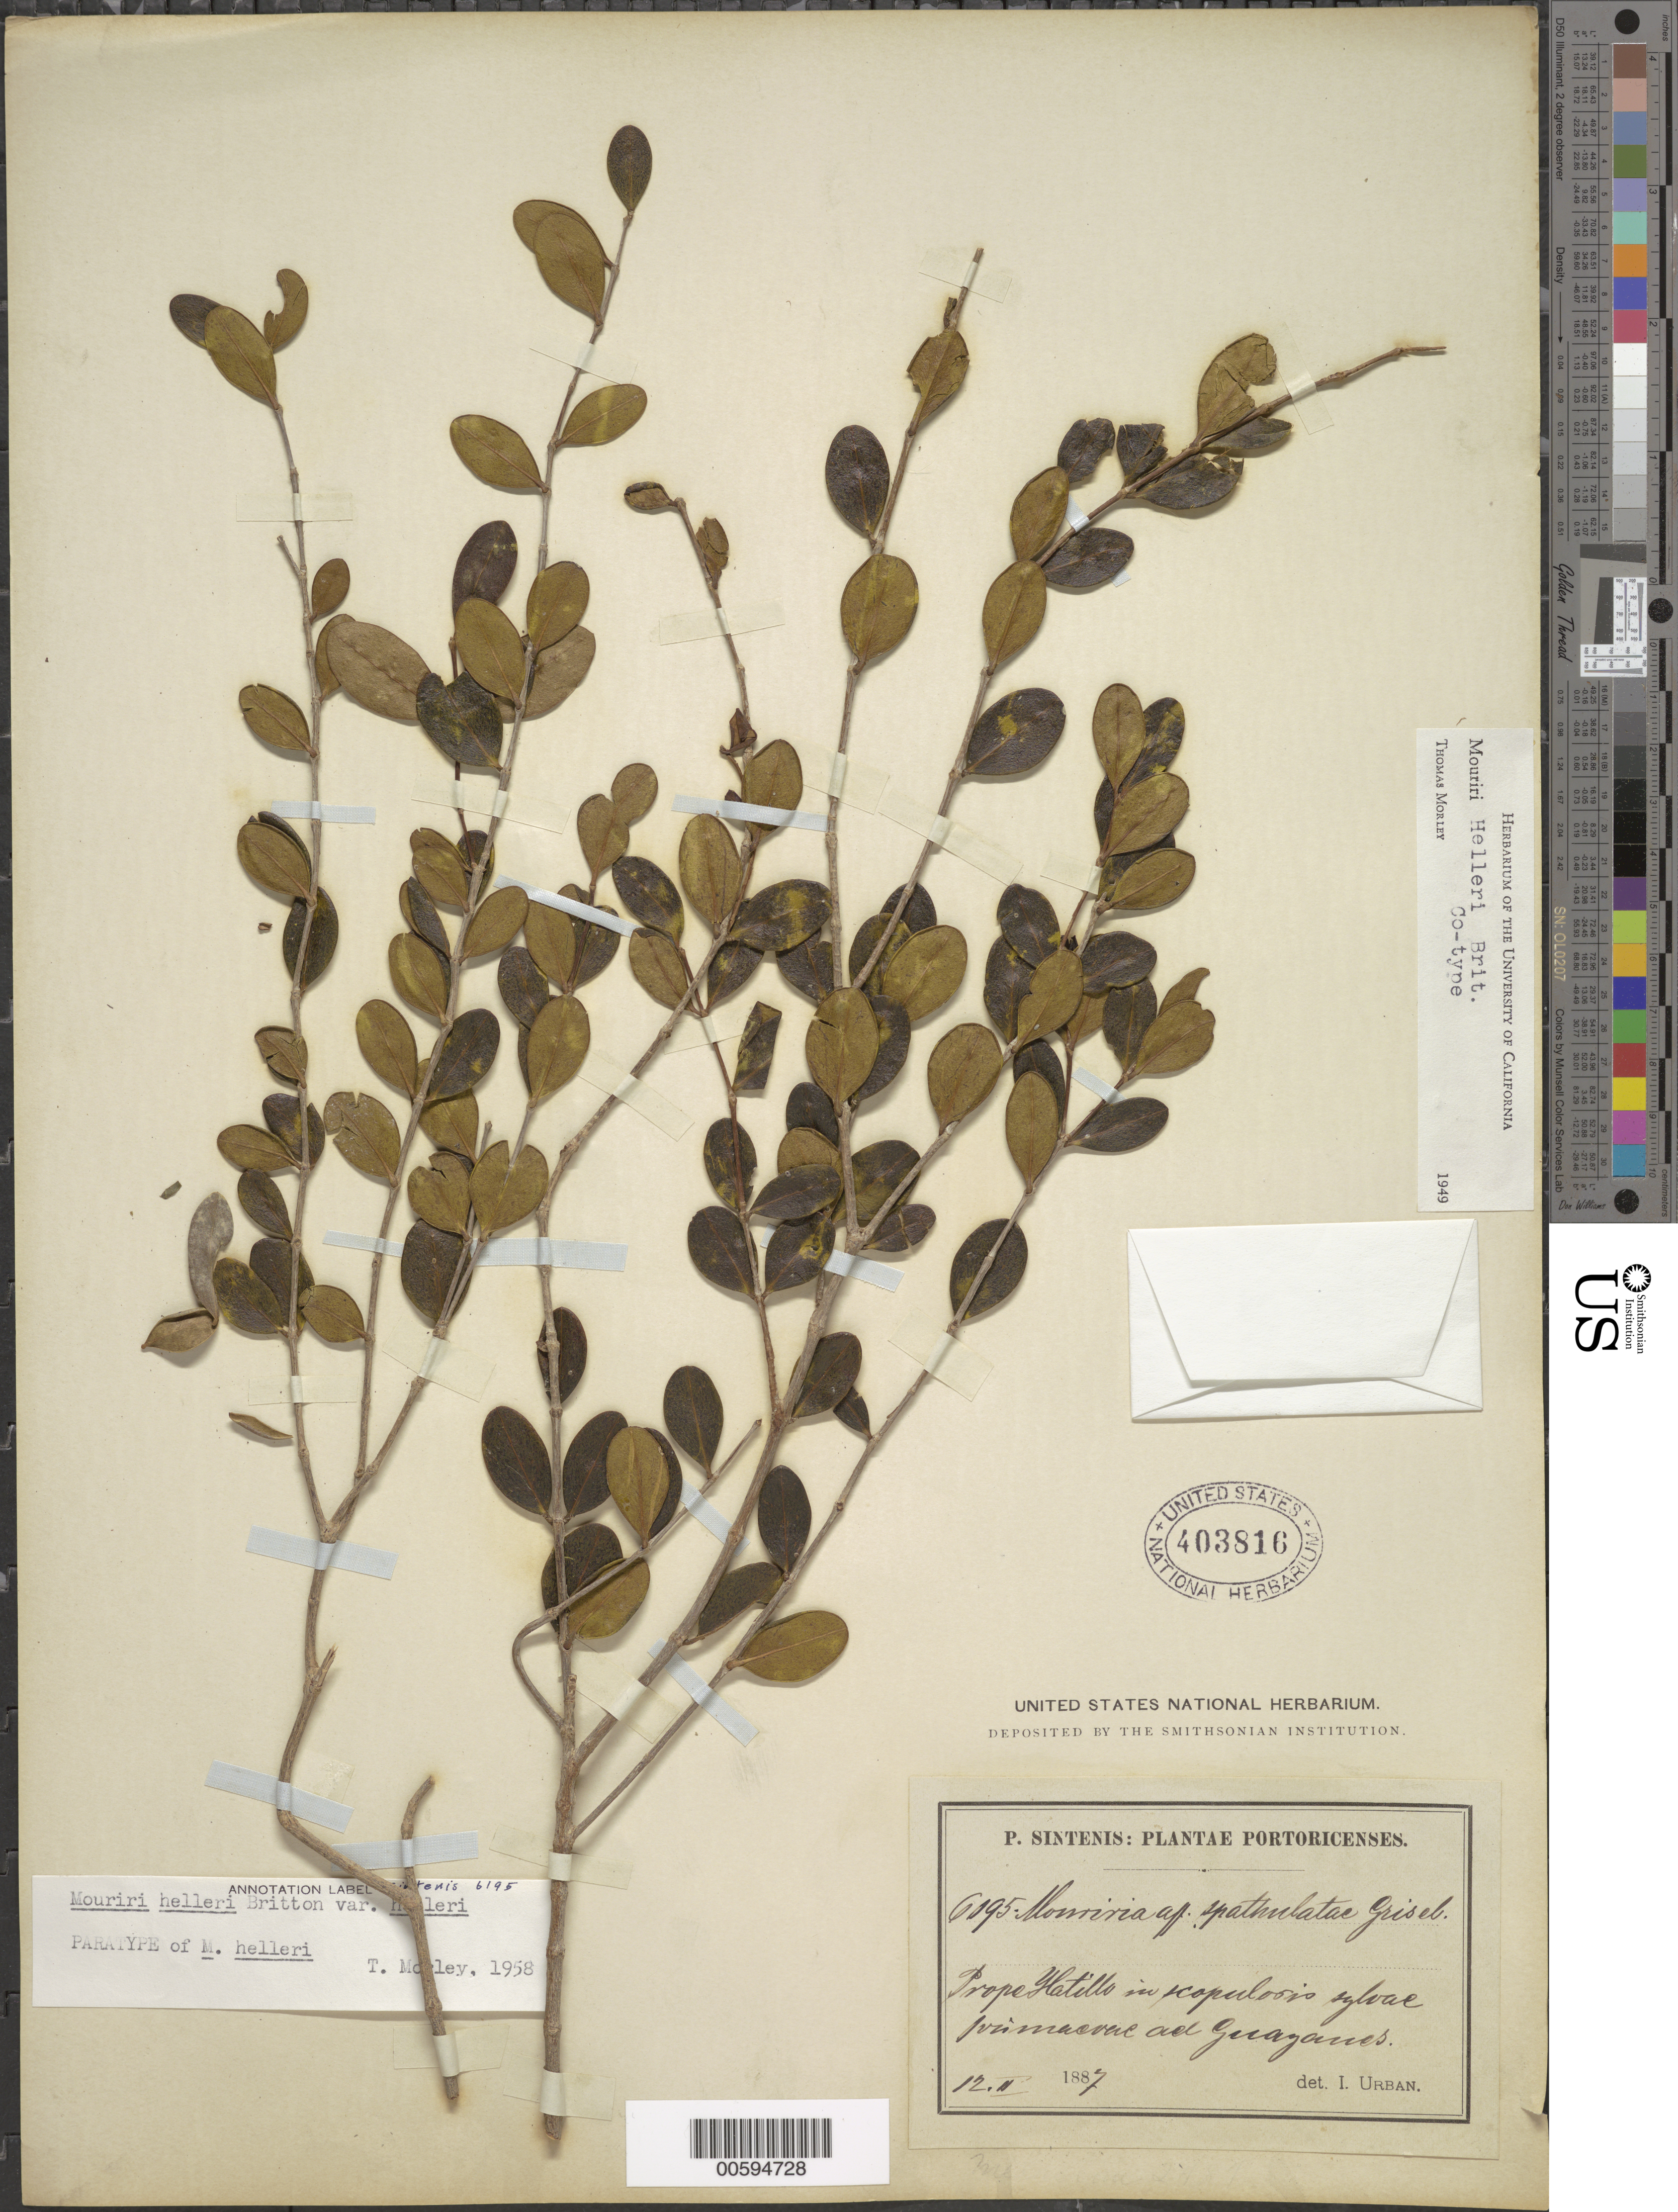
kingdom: Plantae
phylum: Tracheophyta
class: Magnoliopsida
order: Myrtales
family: Melastomataceae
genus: Mouriri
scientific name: Mouriri helleri var. helleri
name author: Britton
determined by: Morley, T.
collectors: P. Sintenis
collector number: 6195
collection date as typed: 12 Feb 1887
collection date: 1887-02-12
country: Puerto Rico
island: Greater Antilles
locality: Prope Hatillo, in scapulosis sylvae primaevae ad Guayanes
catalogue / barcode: US 403816